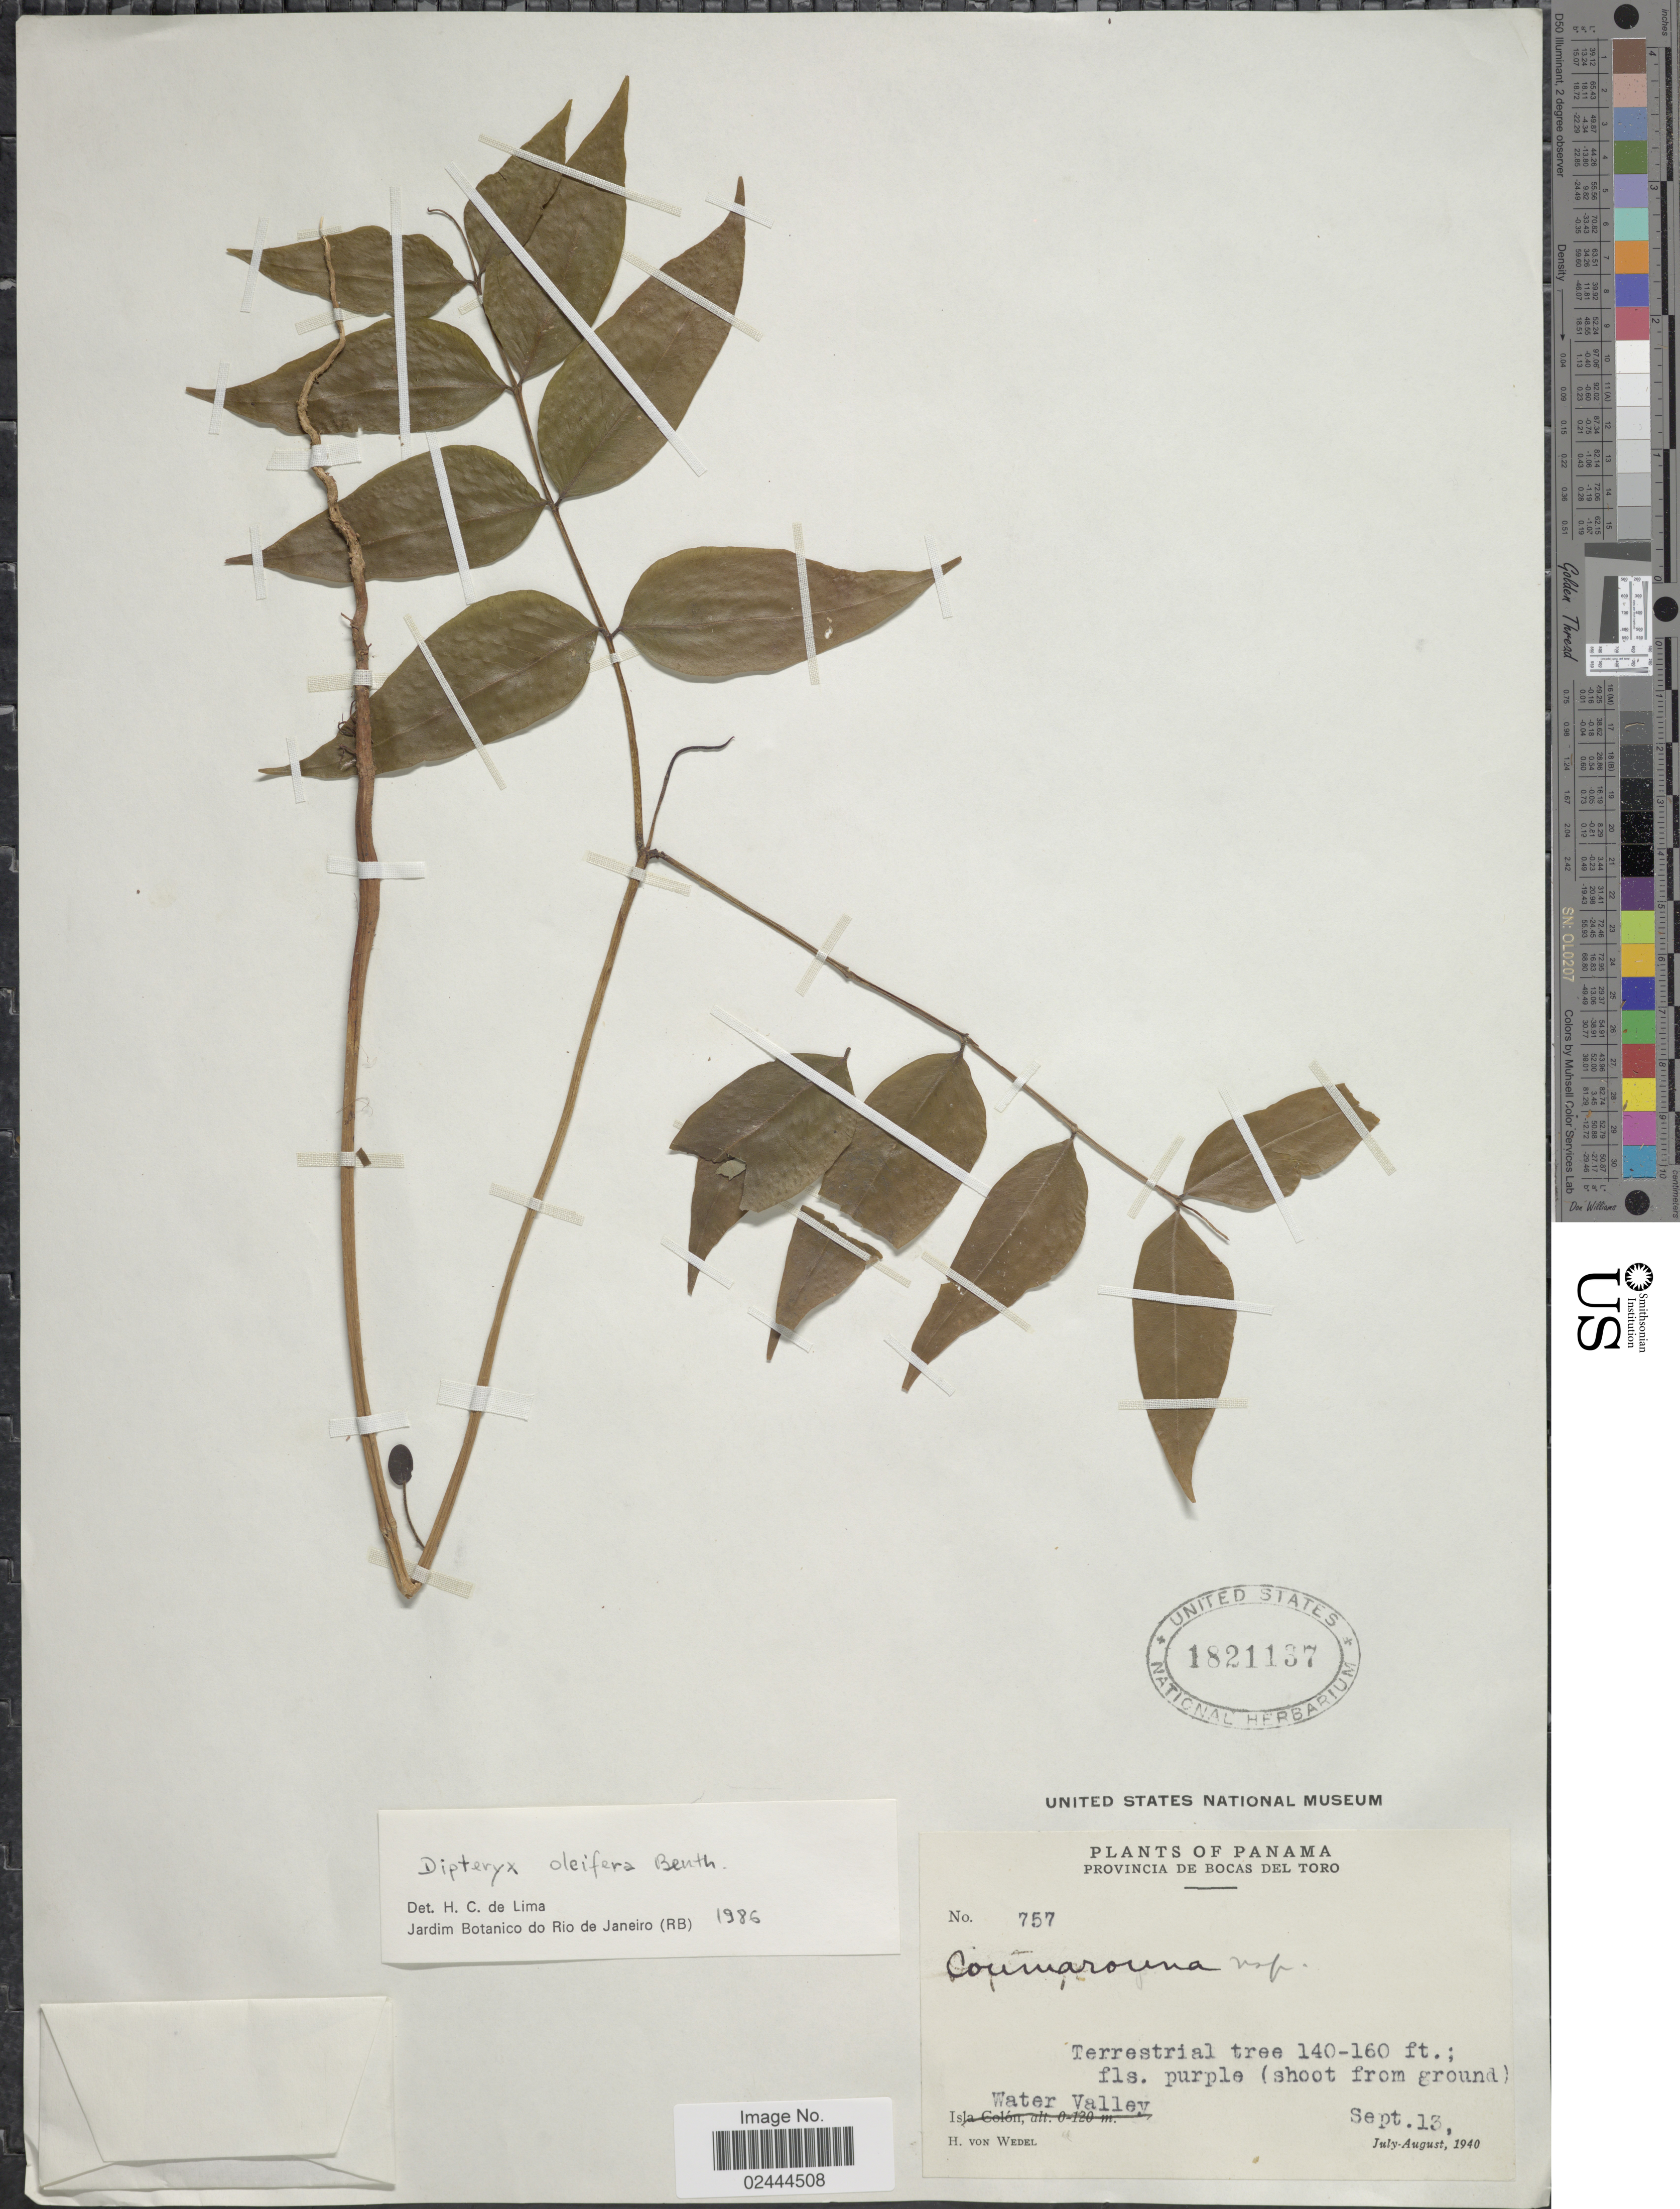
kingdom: Plantae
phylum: Tracheophyta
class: Magnoliopsida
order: Fabales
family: Fabaceae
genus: Dipteryx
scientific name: Dipteryx oleifera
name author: Benth.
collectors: H. von Wedel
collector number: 757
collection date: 1940-09-13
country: Panama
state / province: Bocas del Toro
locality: Water Valley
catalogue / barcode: US 1821137